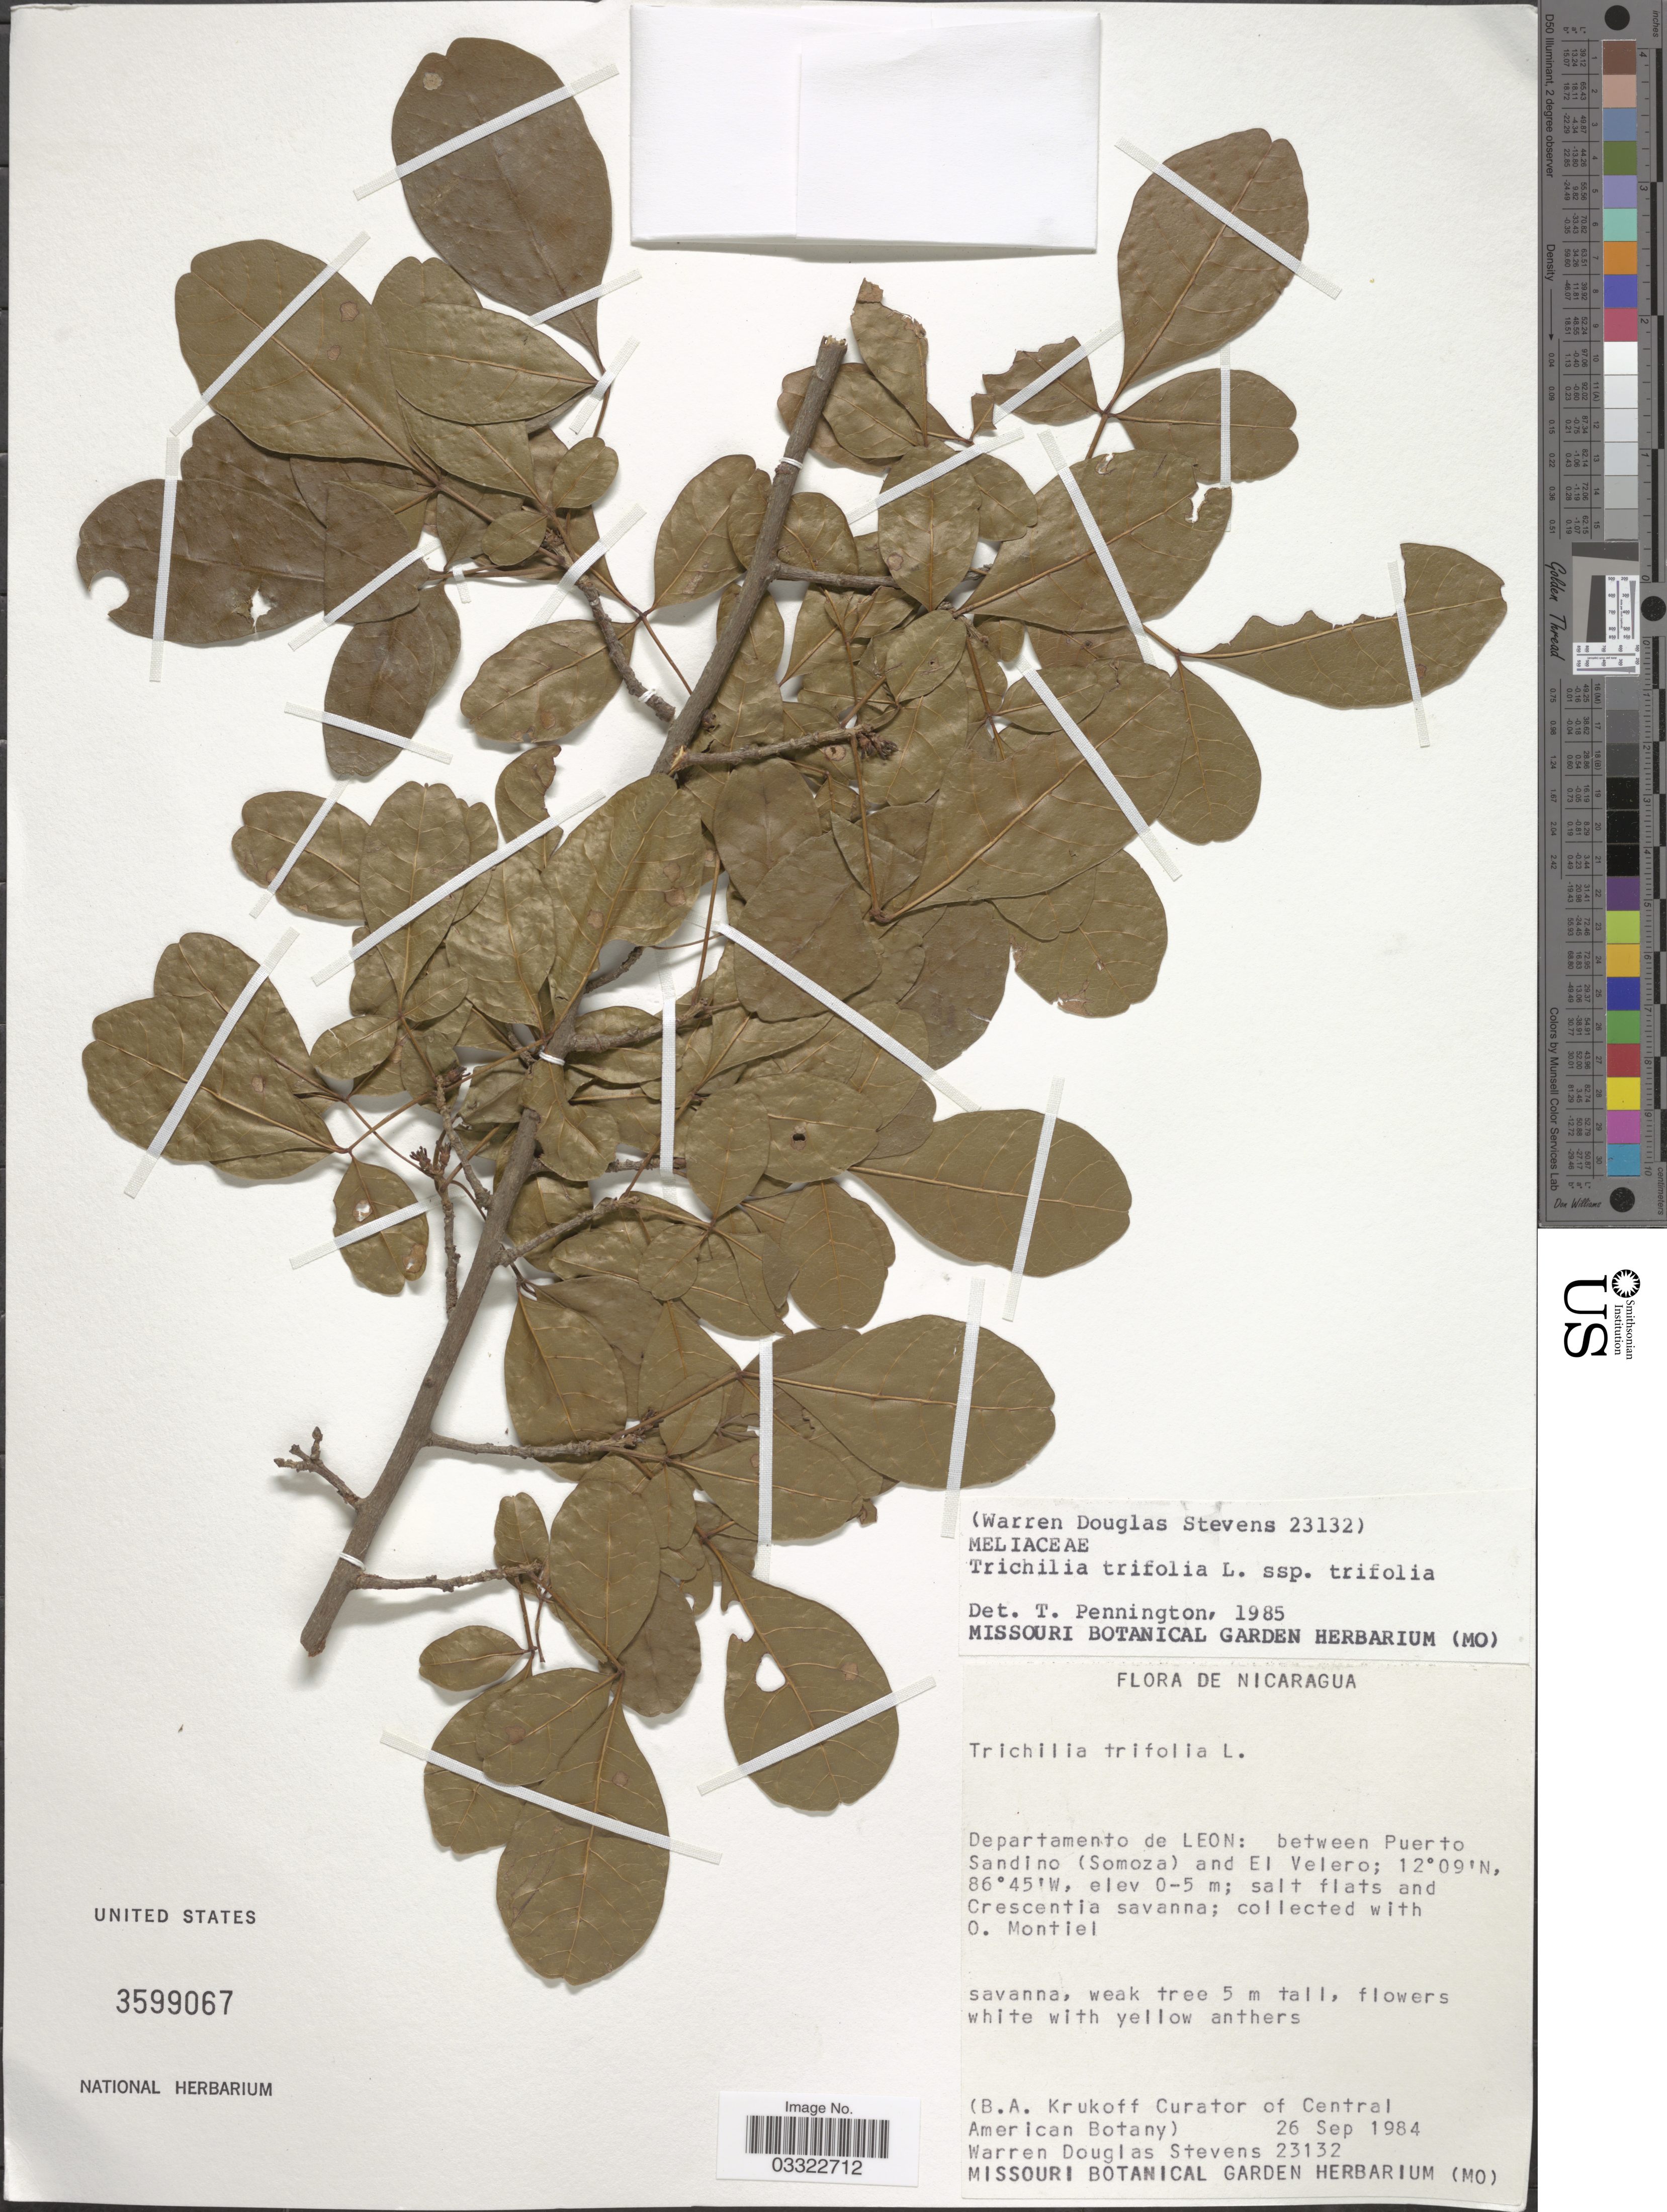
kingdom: Plantae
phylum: Tracheophyta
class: Magnoliopsida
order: Sapindales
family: Meliaceae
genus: Trichilia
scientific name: Trichilia trifolia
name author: L.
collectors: W. D. Stevens & O. Montiel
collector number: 23132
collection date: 1984-09-26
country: Nicaragua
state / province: Leon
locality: Departamento de Leon: between Puerto Sandino (Somoza) and El Velero.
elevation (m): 0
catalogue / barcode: US 3599067